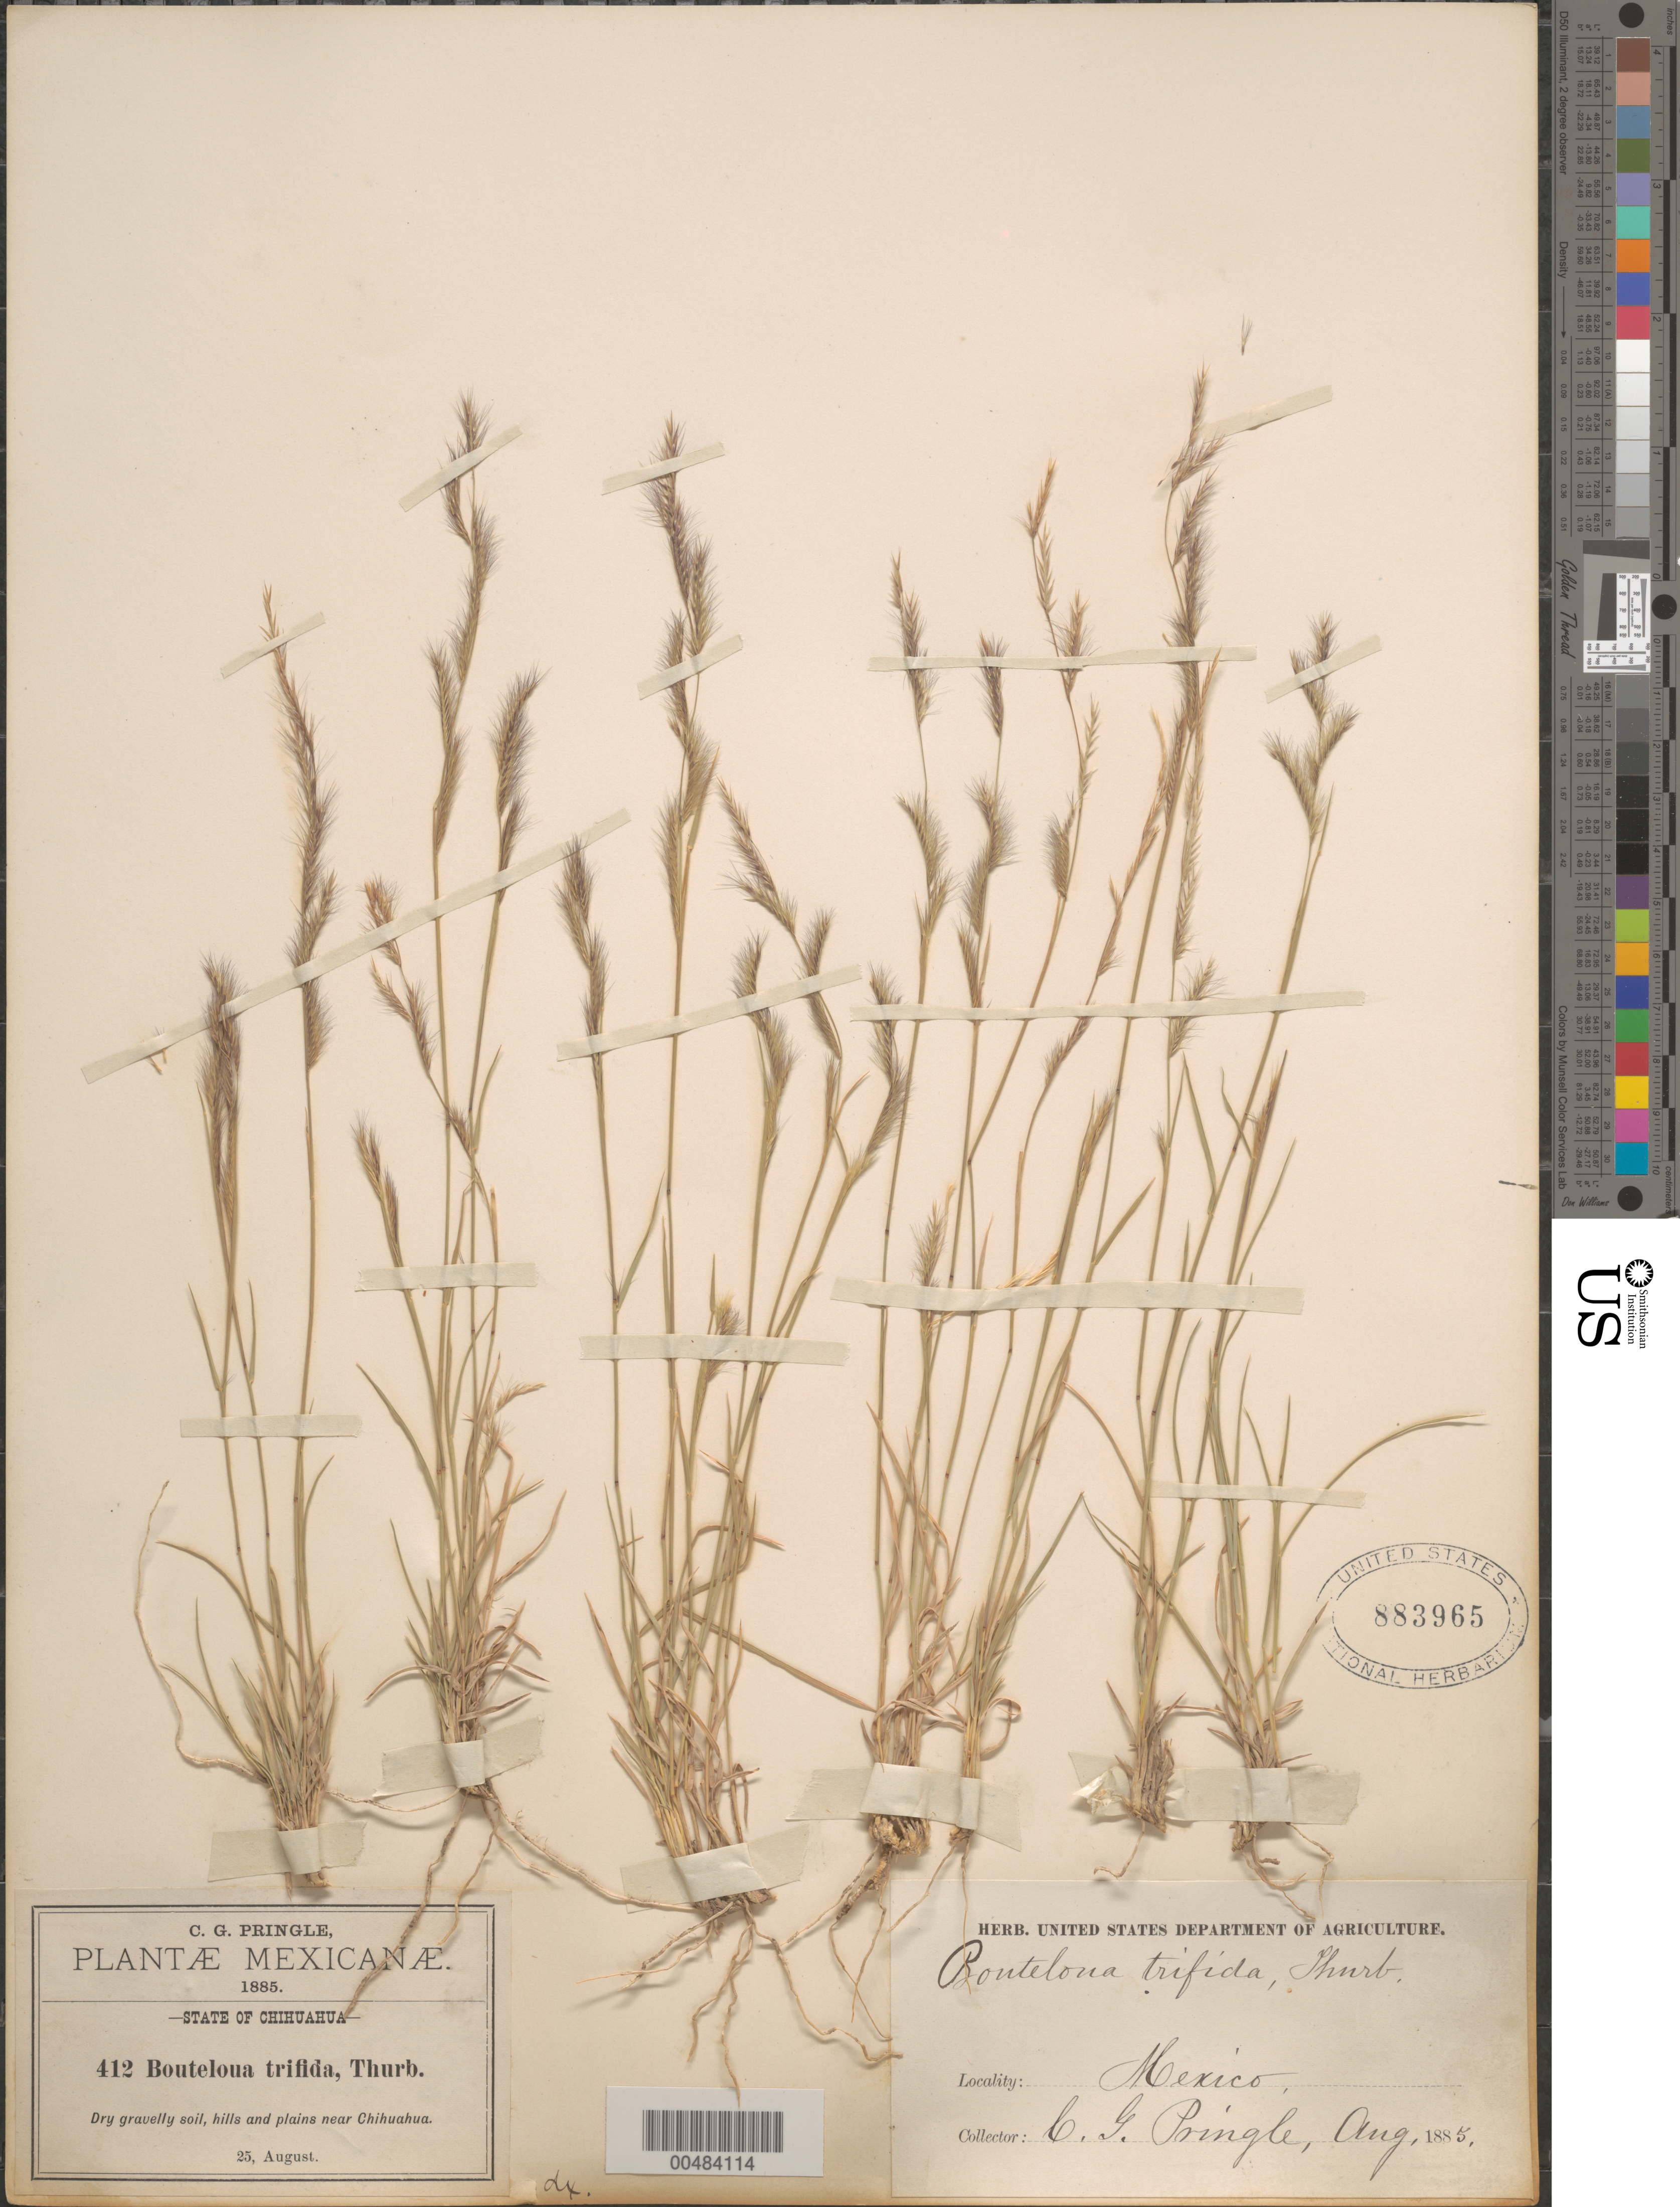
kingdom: Plantae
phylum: Tracheophyta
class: Liliopsida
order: Poales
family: Poaceae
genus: Bouteloua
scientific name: Bouteloua trifida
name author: Thurb.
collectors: C. G. Pringle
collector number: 412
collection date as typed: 25 Aug 1885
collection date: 1885-08-25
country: Mexico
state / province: Chihuahua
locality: Near Chihuahua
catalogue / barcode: US 883965